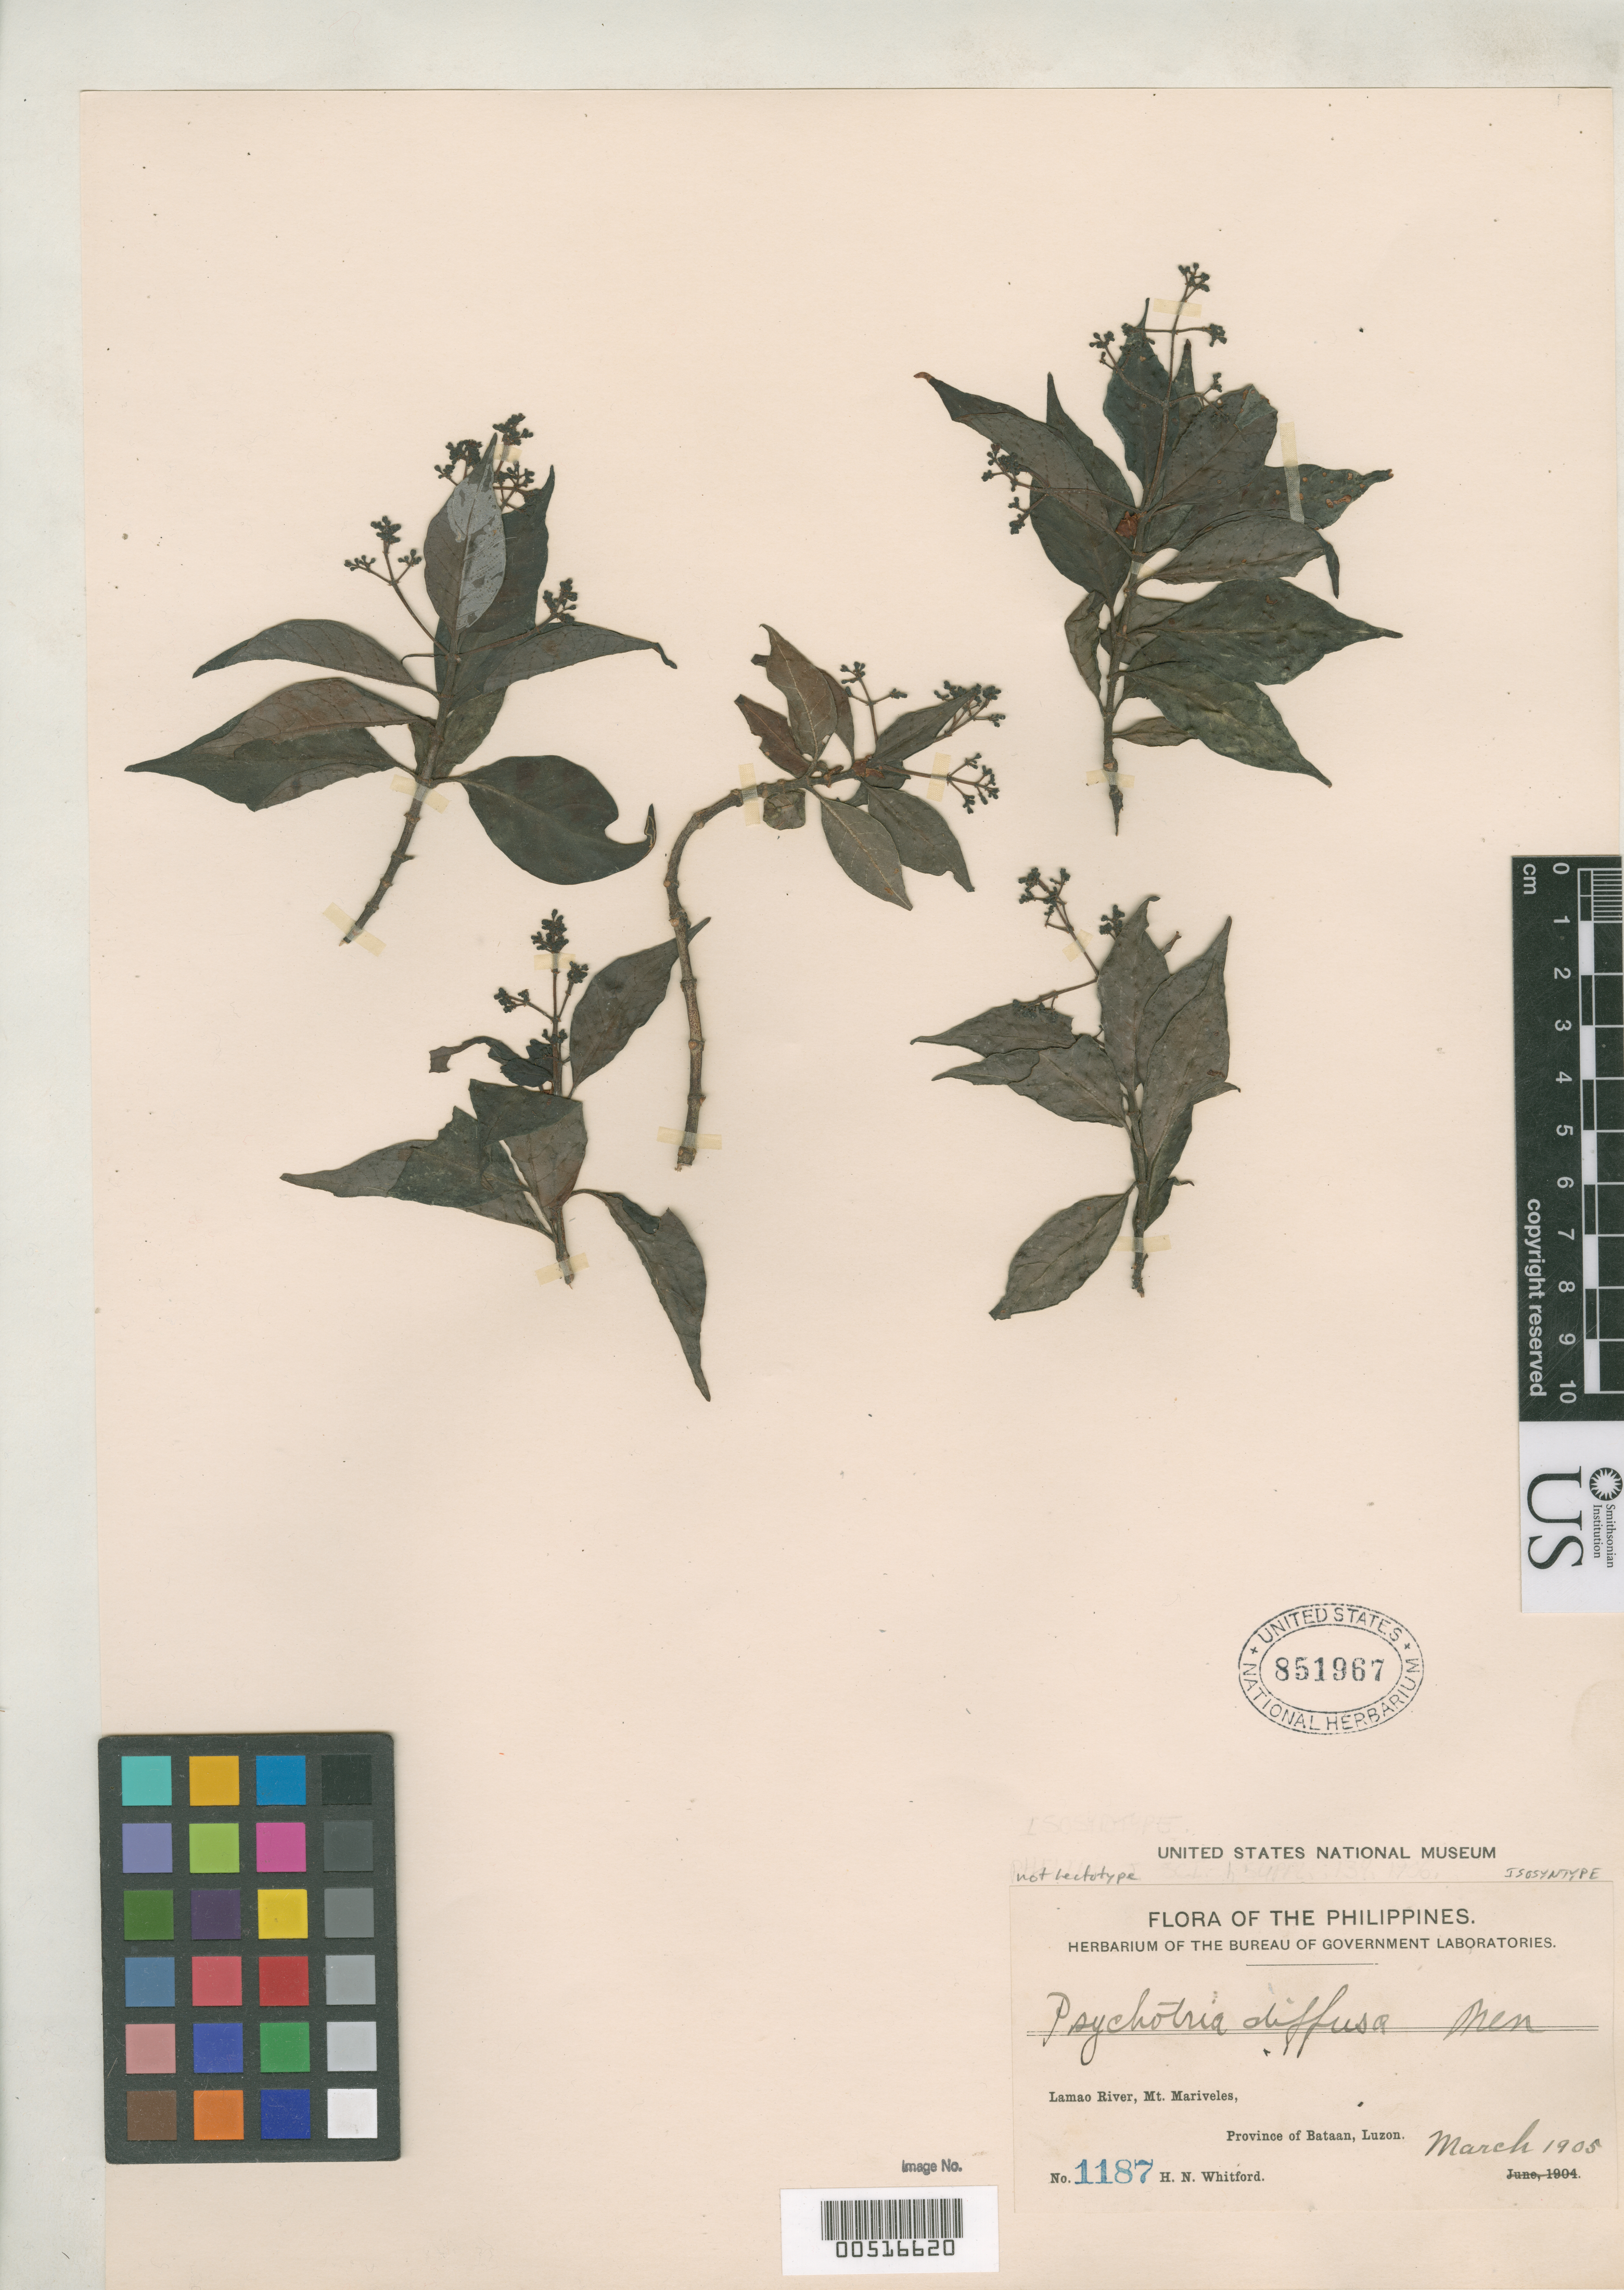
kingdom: Plantae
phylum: Tracheophyta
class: Magnoliopsida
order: Gentianales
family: Rubiaceae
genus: Psychotria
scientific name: Psychotria diffusa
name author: Merr.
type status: Isosyntype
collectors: H. N. Whitford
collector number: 1187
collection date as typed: Mar 1905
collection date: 1905-03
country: Philippines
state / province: Central Luzon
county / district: Bataan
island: Luzon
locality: Lamao River, Mt Mariveles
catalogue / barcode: US 851967